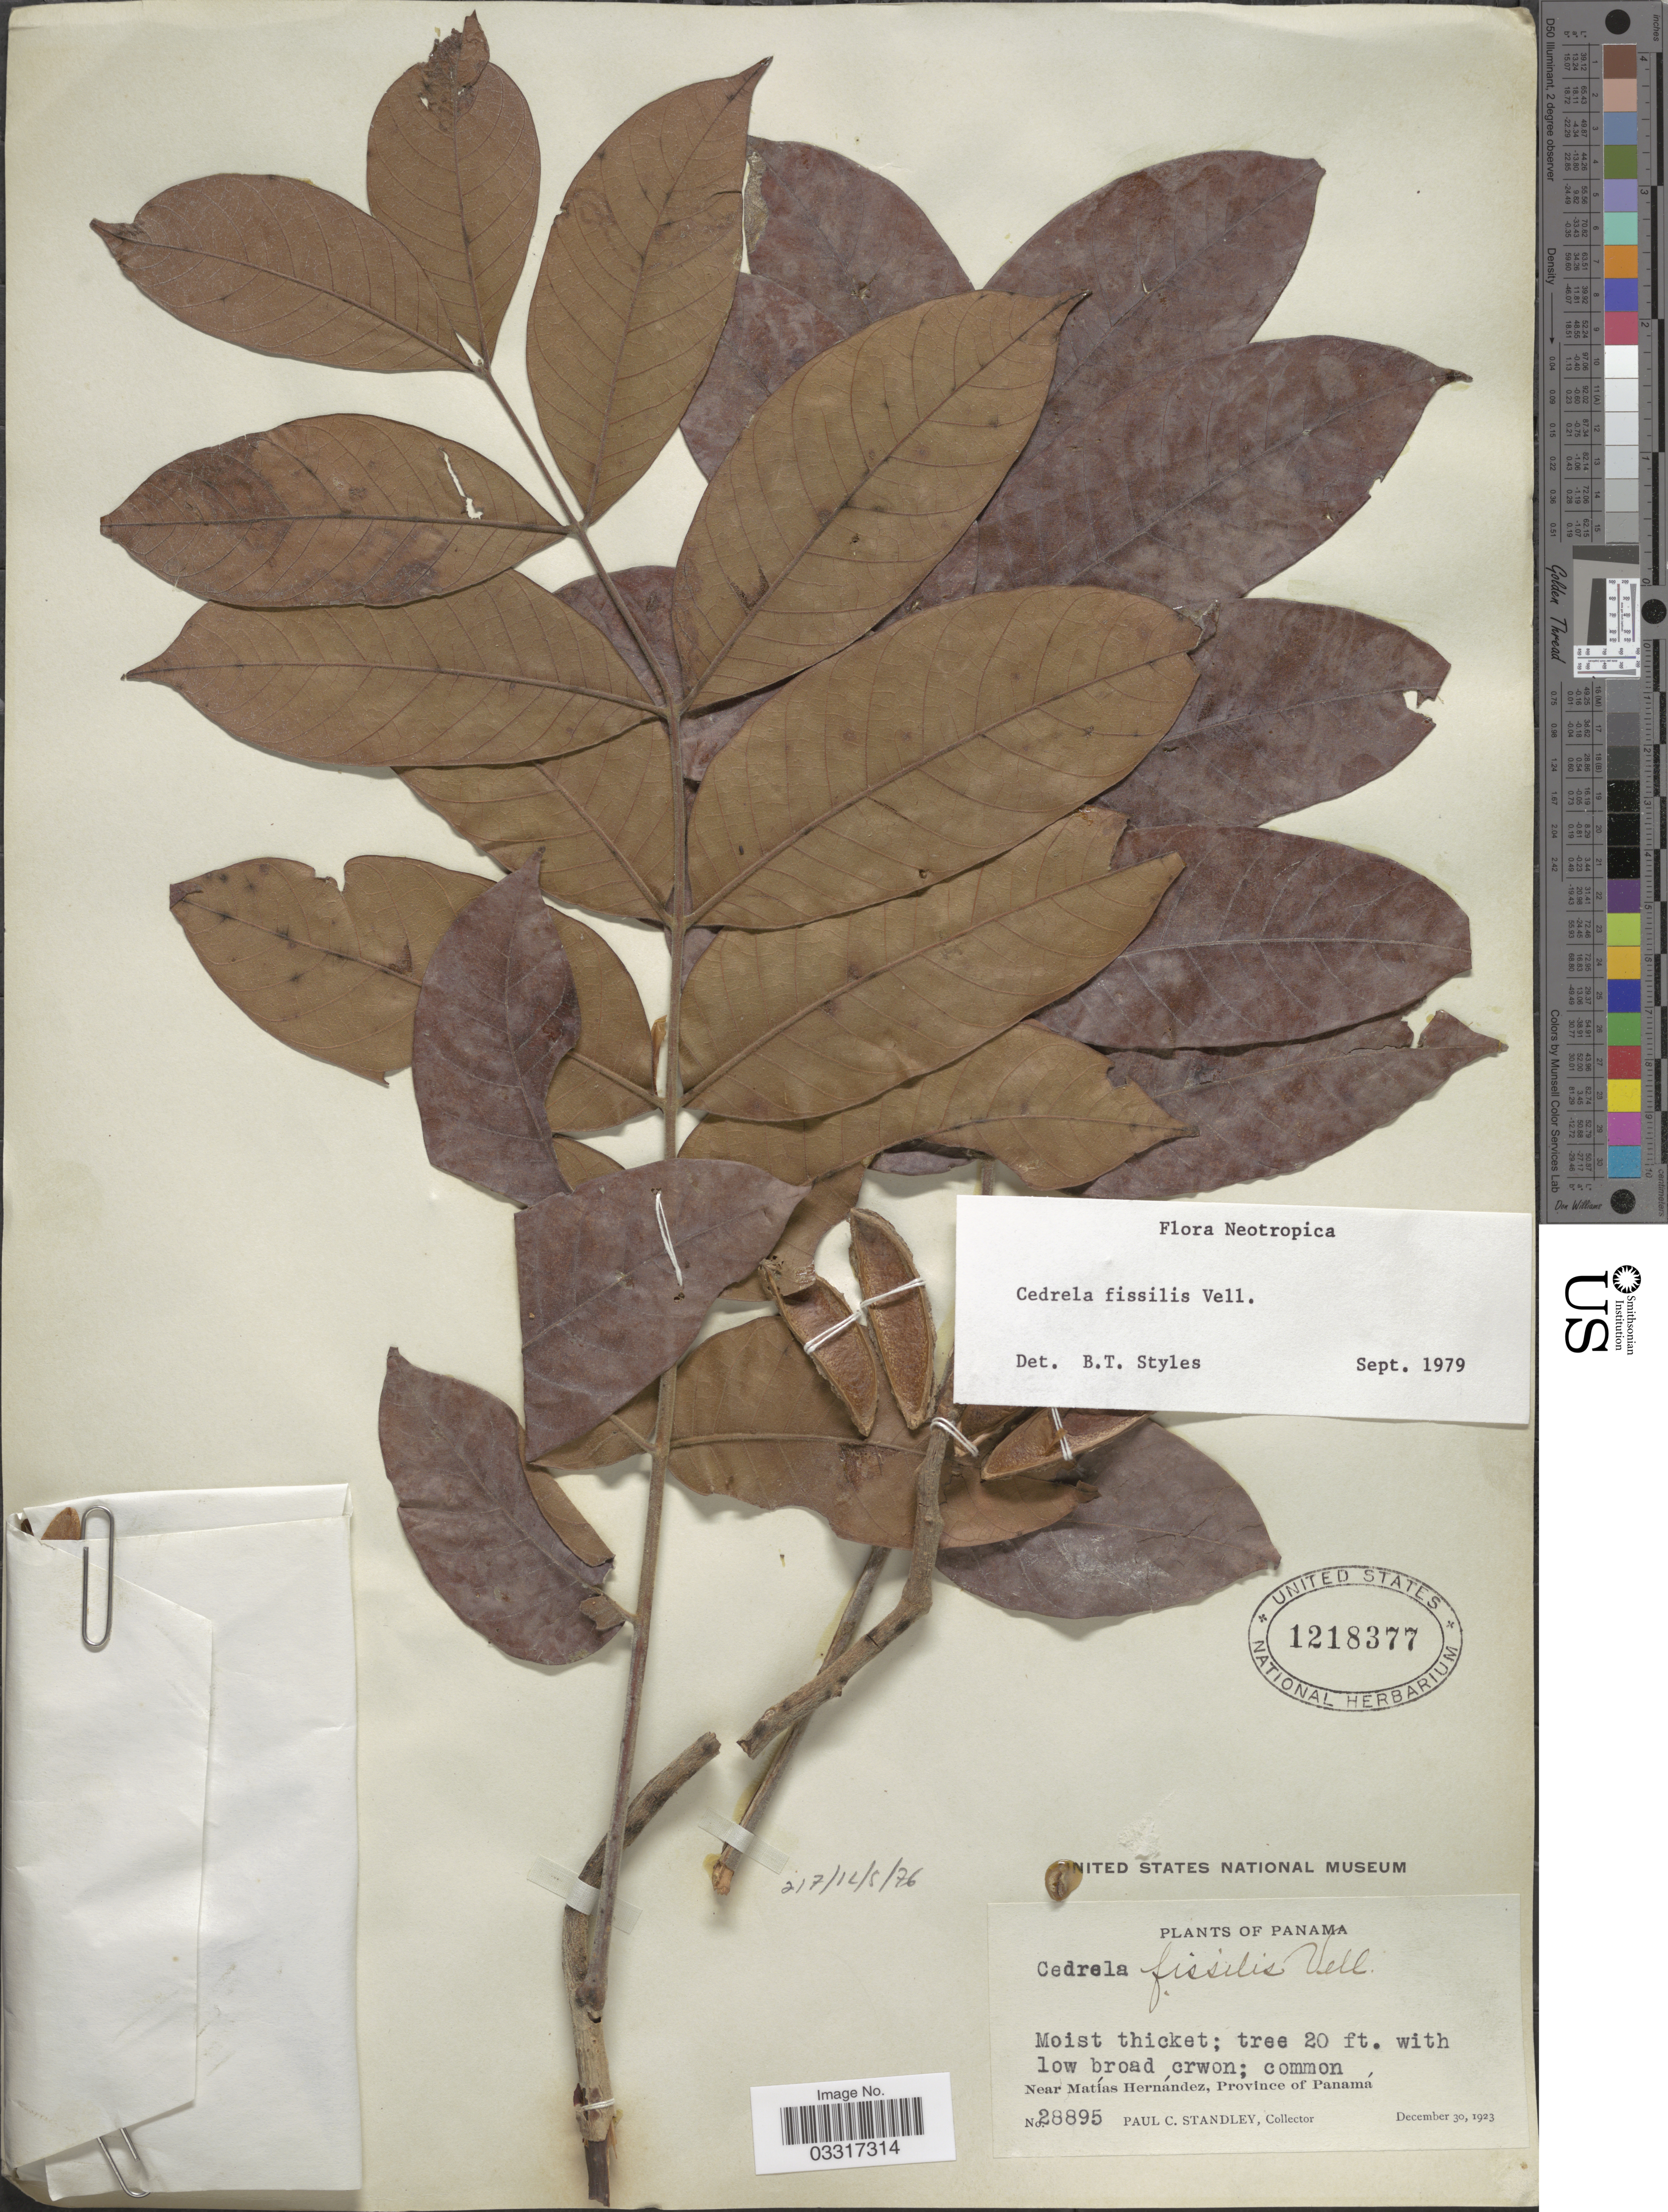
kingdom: Plantae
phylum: Tracheophyta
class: Magnoliopsida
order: Sapindales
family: Meliaceae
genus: Cedrela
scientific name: Cedrela fissilis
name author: Vell.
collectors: P. C. Standley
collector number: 28895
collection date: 1923-12-30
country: Panama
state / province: Panamá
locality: Near Matías Hernández.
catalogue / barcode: US 1218377